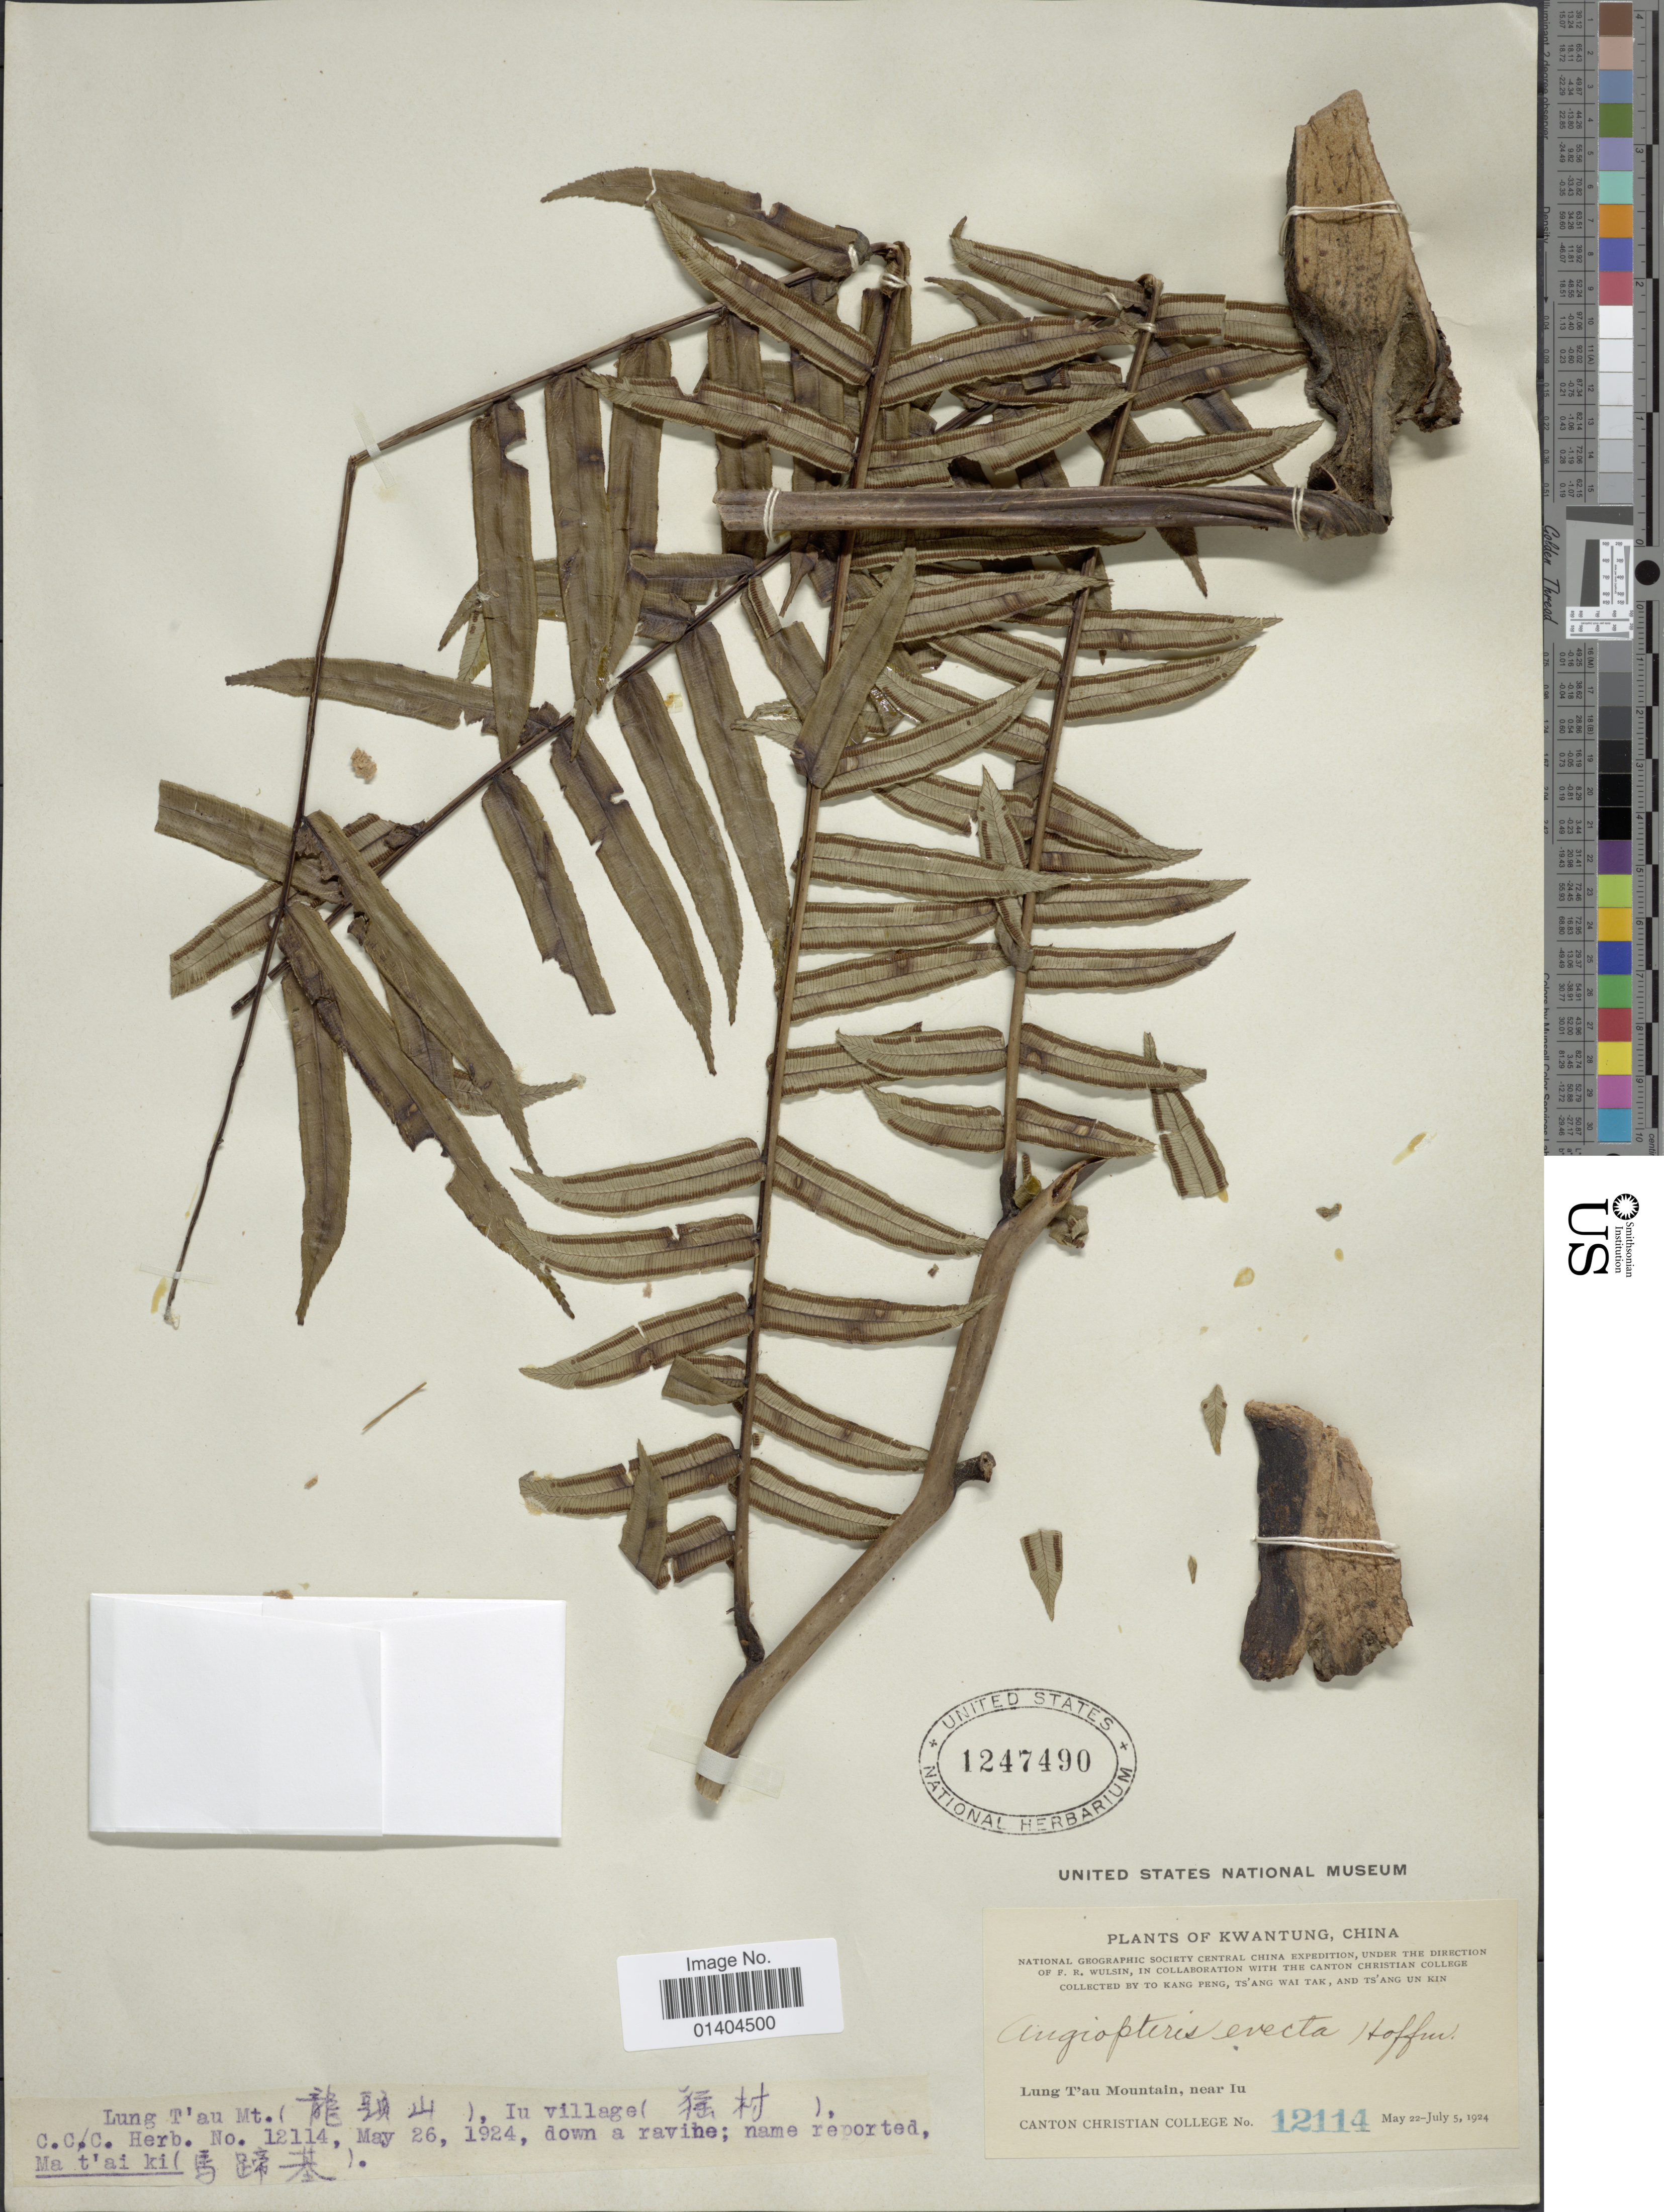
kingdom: Plantae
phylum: Tracheophyta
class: Polypodiopsida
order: Marattiales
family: Marattiaceae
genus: Angiopteris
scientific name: Angiopteris evecta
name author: (G. Forst.) Hoffm.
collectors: Canton Christian College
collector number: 12114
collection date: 1924-05-22/1924-07-05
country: China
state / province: Guangdong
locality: Kwangtung. Lung T'au Mountain, near Iu.